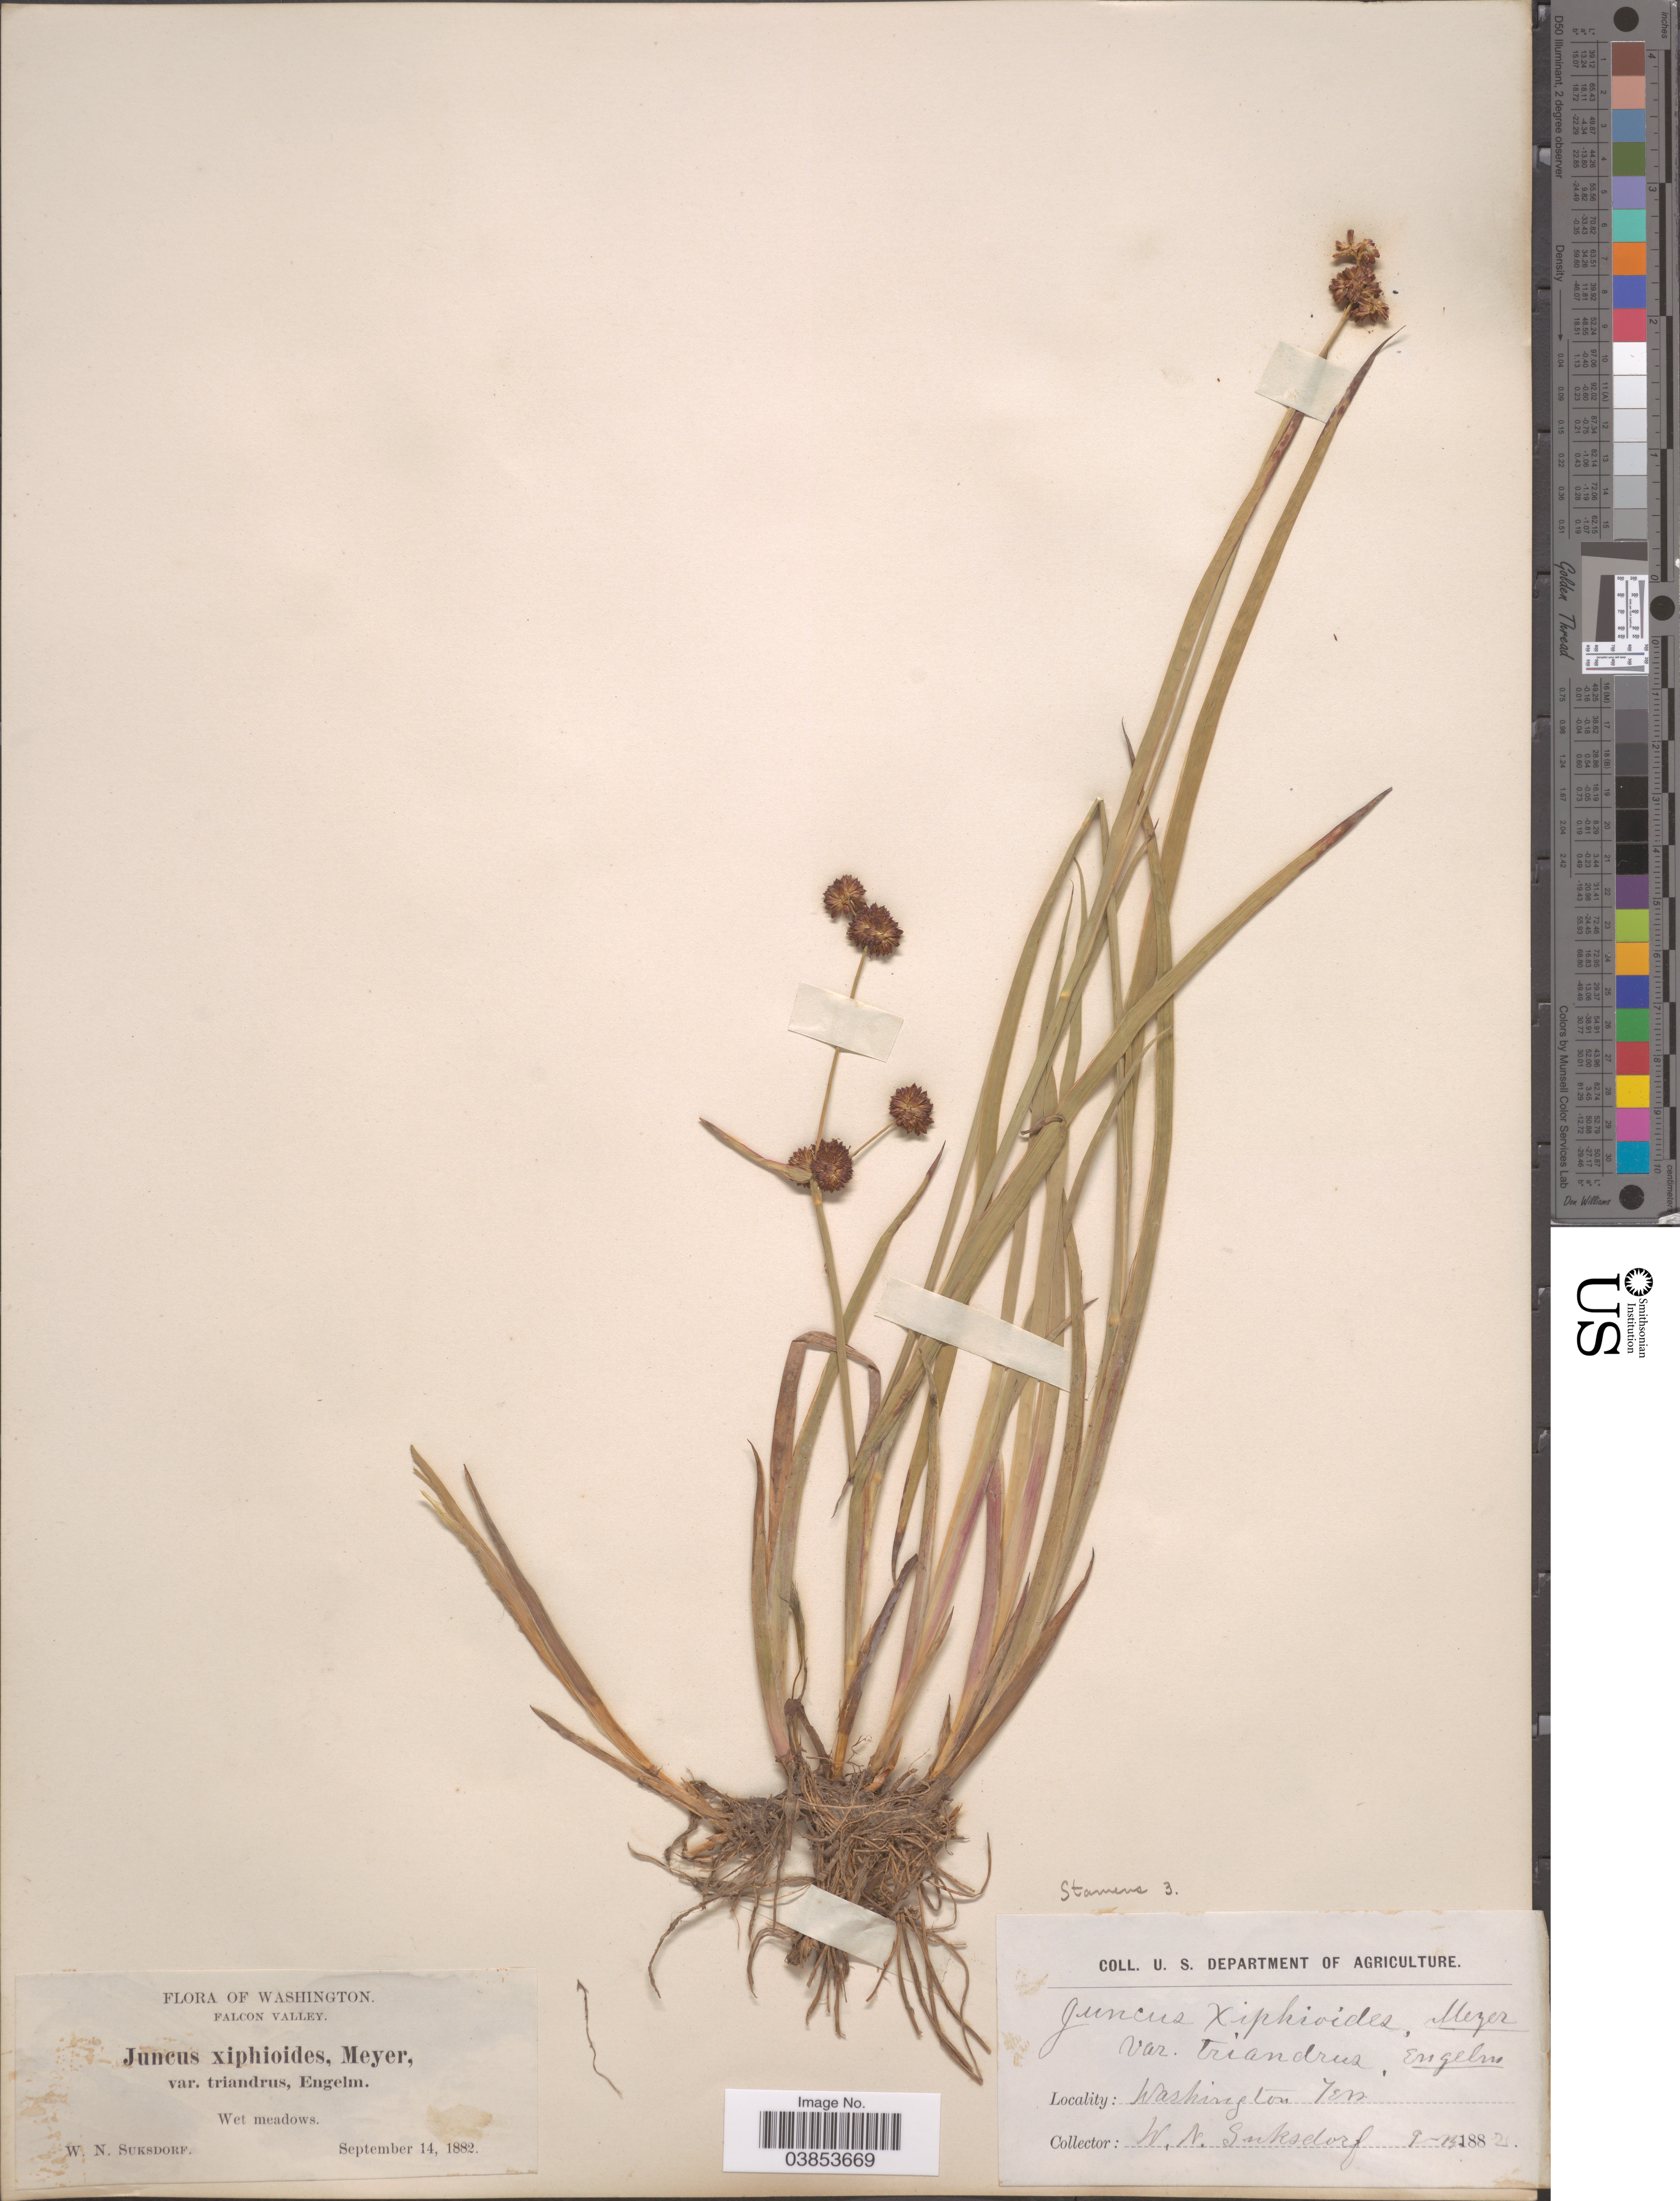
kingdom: Plantae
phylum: Tracheophyta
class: Liliopsida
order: Poales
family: Juncaceae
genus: Juncus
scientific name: Juncus ensifolius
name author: Wikstr.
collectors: W. N. Suksdorf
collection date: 1882-09-14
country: United States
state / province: Washington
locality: Falcon Valley.